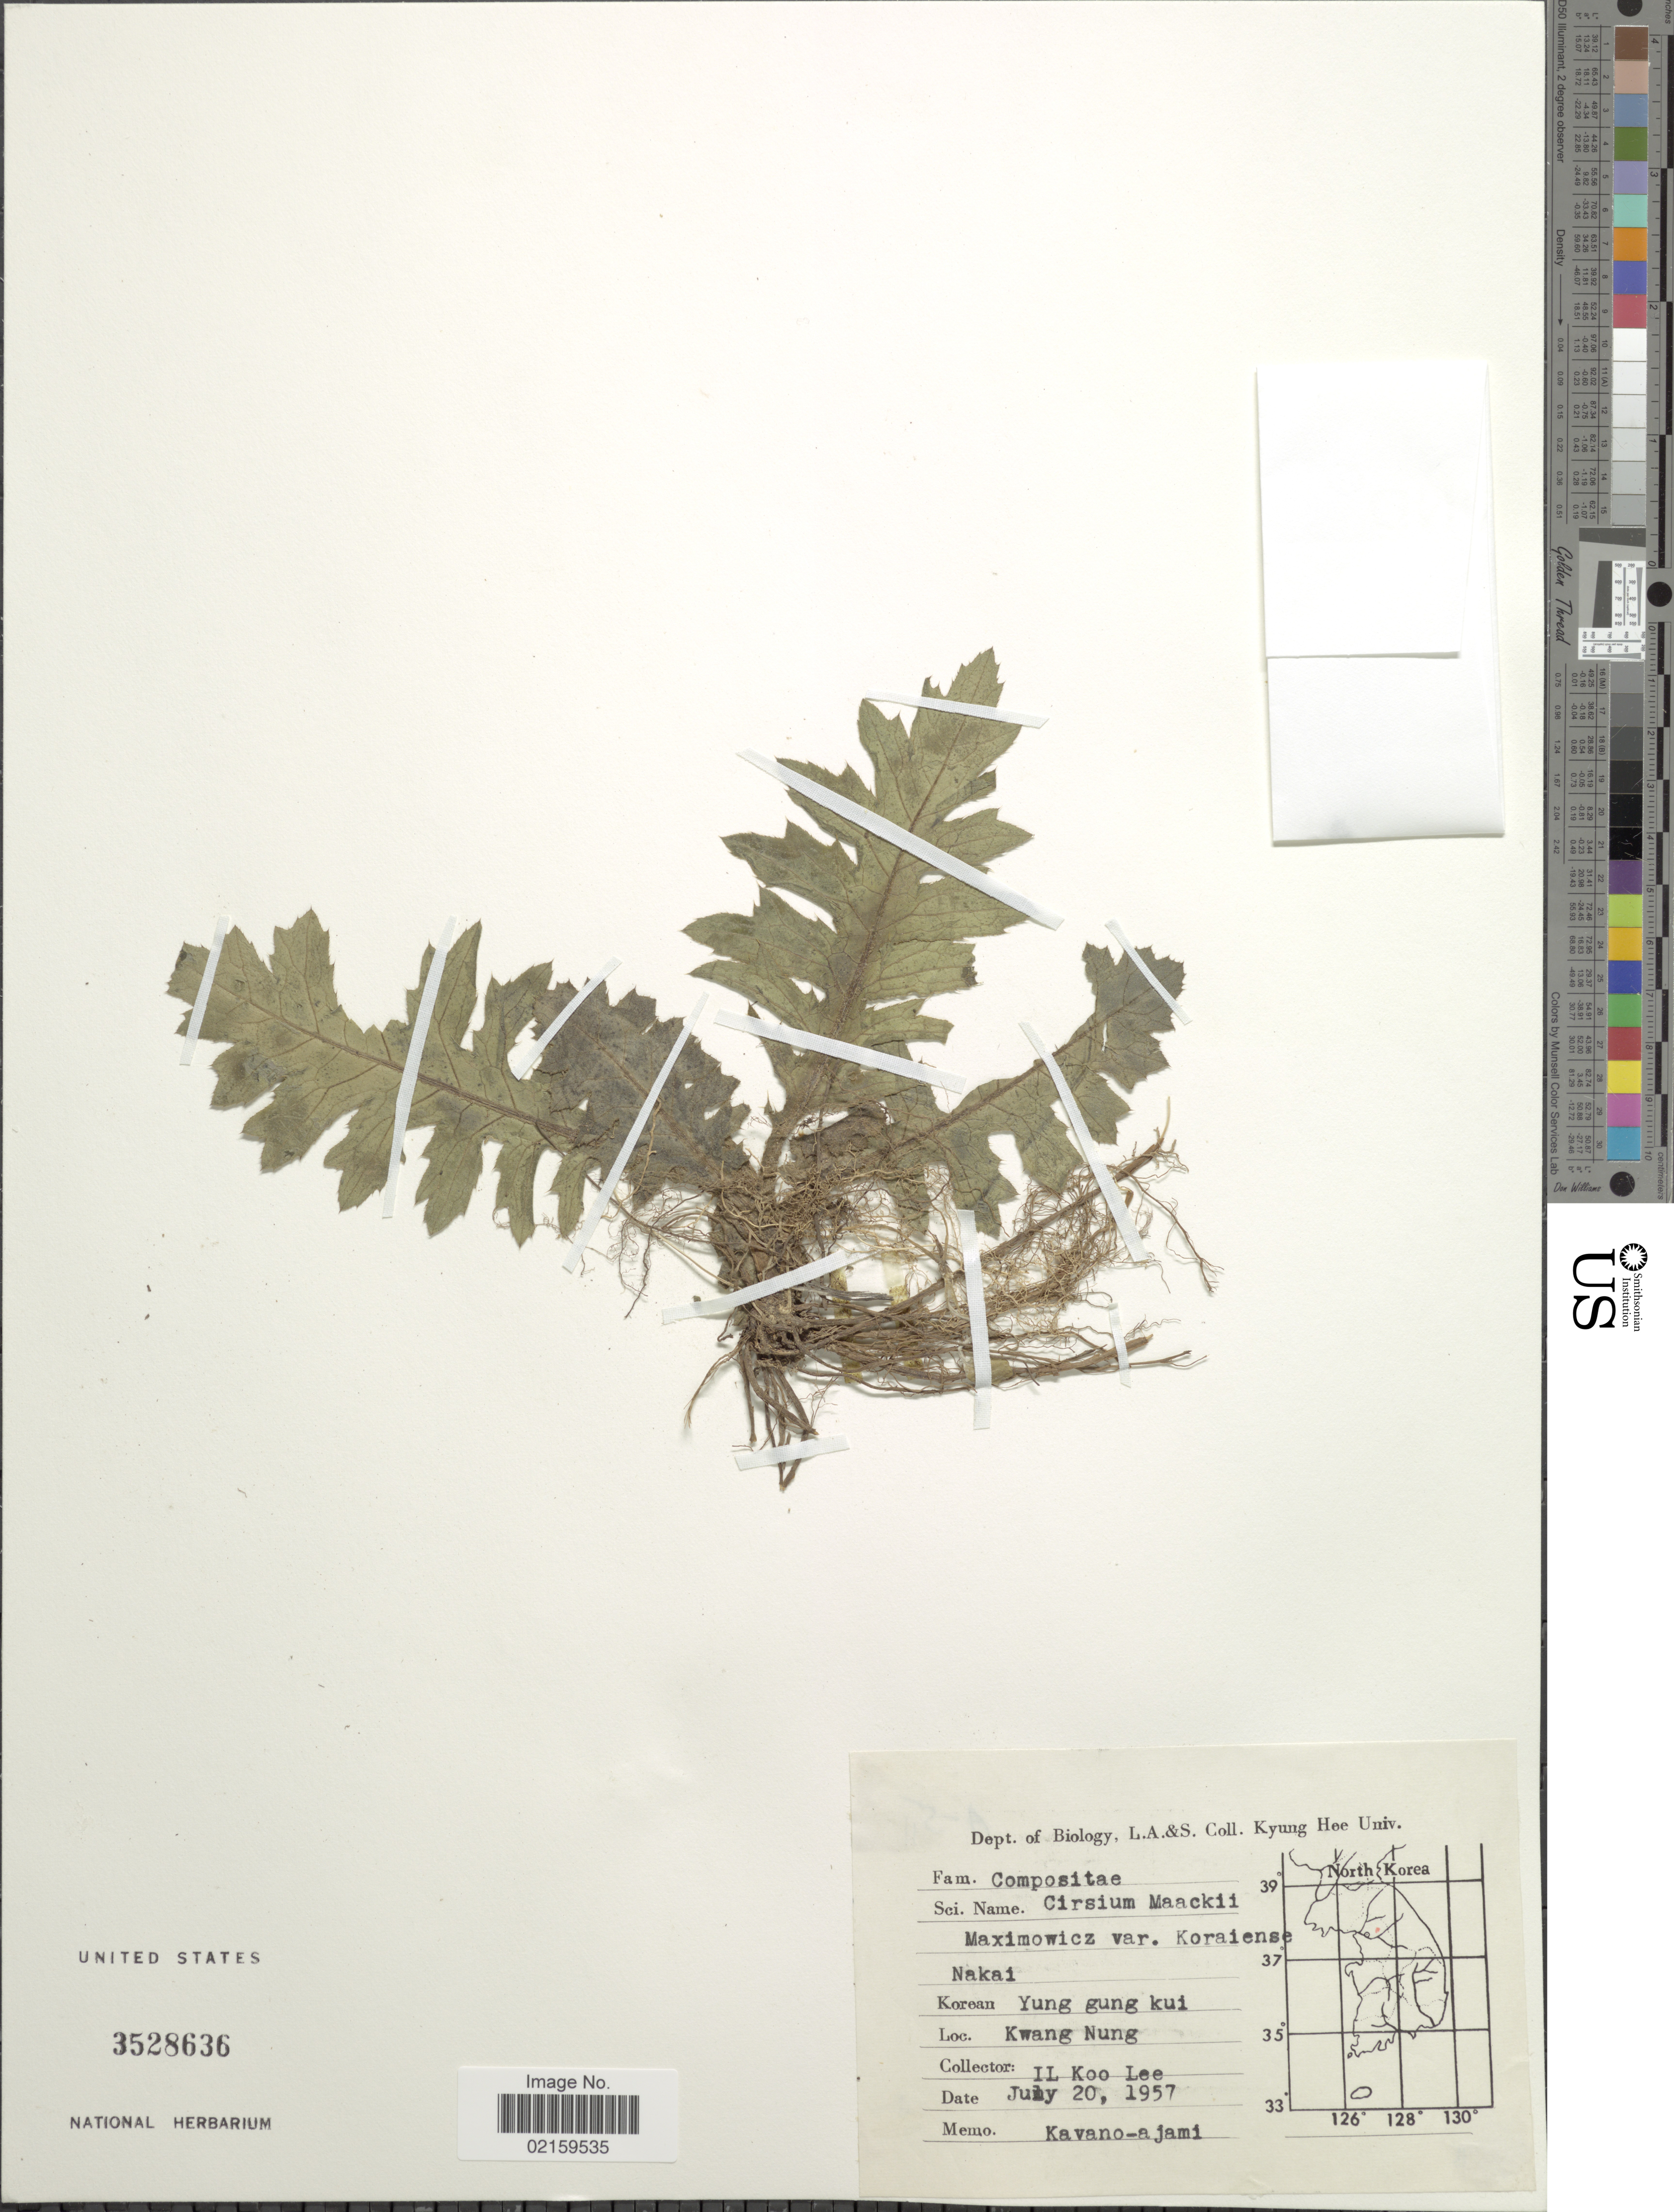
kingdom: Plantae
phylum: Tracheophyta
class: Magnoliopsida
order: Asterales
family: Asteraceae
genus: Cirsium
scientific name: Cirsium japonicum var. maackii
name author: (Maxim.) Matsum.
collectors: Il-Ko Lee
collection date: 1957-06-20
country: South Korea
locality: Kwang Nung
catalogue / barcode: US 3528636